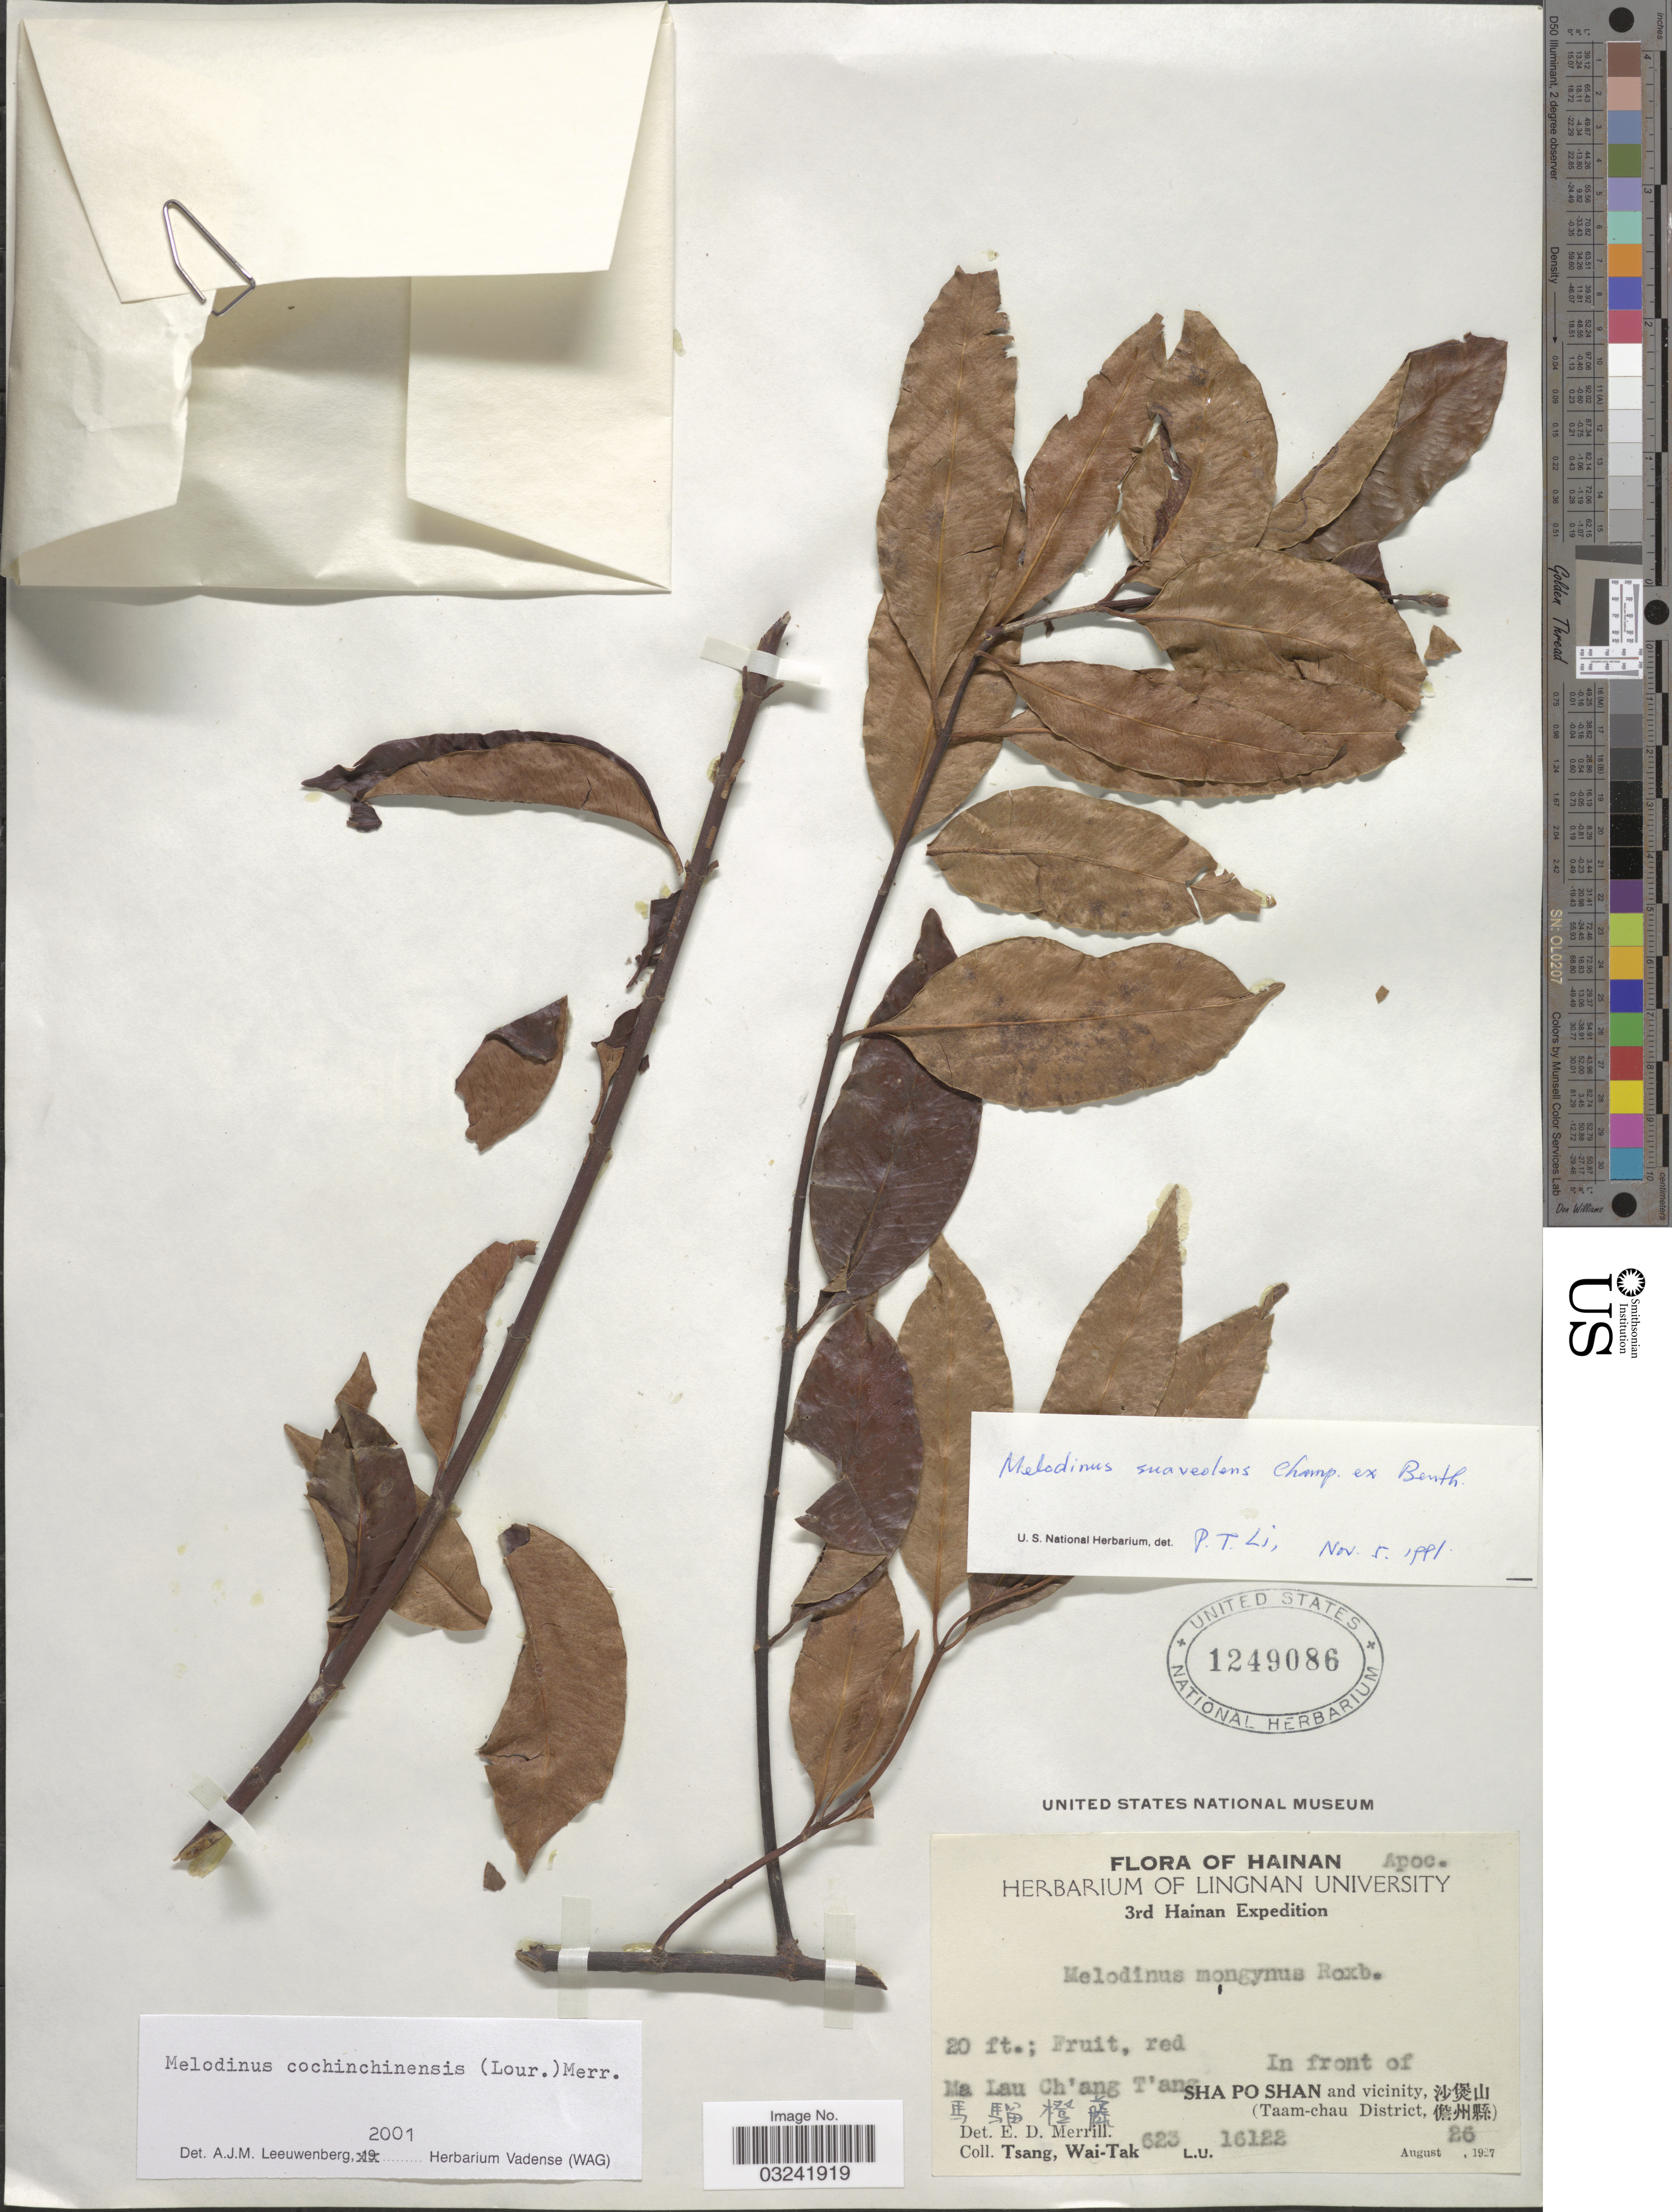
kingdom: Plantae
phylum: Tracheophyta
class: Magnoliopsida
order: Gentianales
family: Apocynaceae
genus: Melodinus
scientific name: Melodinus cochinchinensis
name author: (Lour.) Merr.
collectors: W. T. Tsang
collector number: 623 L.U./16122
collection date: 1927-08-25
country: China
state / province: Hainan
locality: In front of Ma Lau Ch'ang T'ang [unsure placement], Sha Po Shan and vicinity X, (Taam-chau District X)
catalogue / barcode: US 1249086